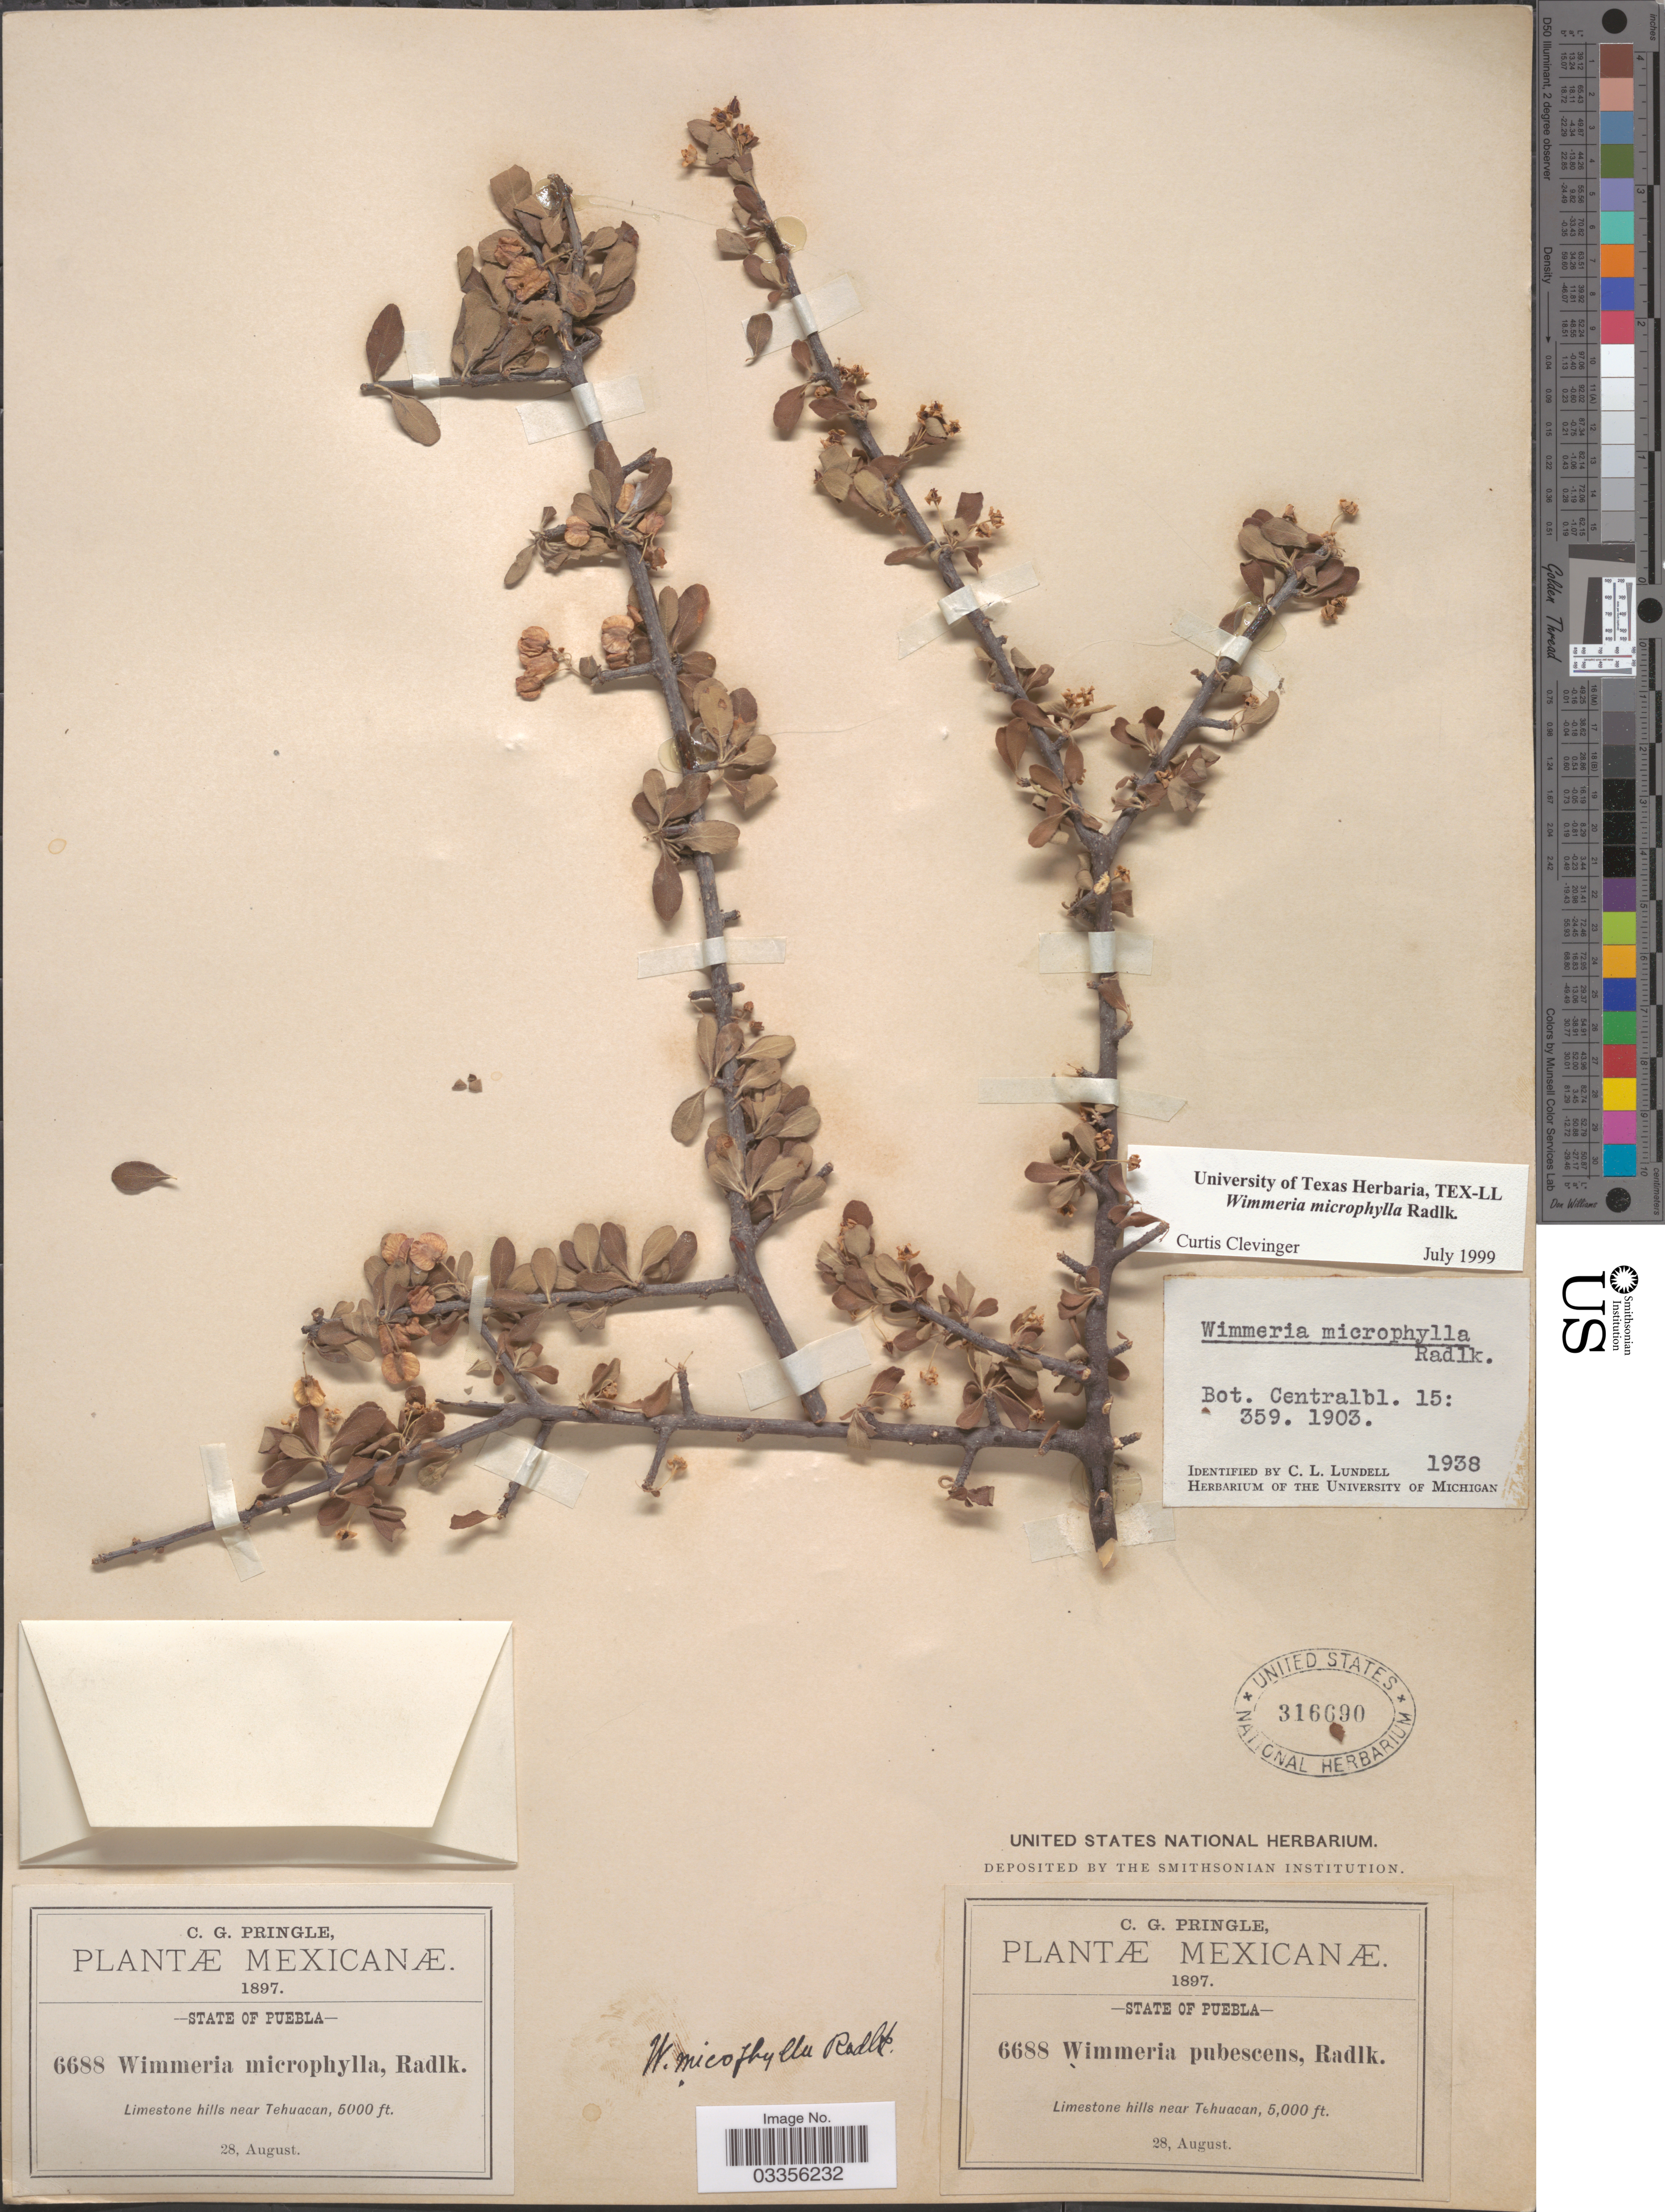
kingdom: Plantae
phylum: Tracheophyta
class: Magnoliopsida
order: Celastrales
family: Celastraceae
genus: Wimmeria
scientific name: Wimmeria microphylla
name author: Radlk.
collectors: C. G. Pringle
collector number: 6688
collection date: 1897-08-28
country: Mexico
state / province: Puebla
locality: Limestone hills near Tehuacan.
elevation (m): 1524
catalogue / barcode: US 316690